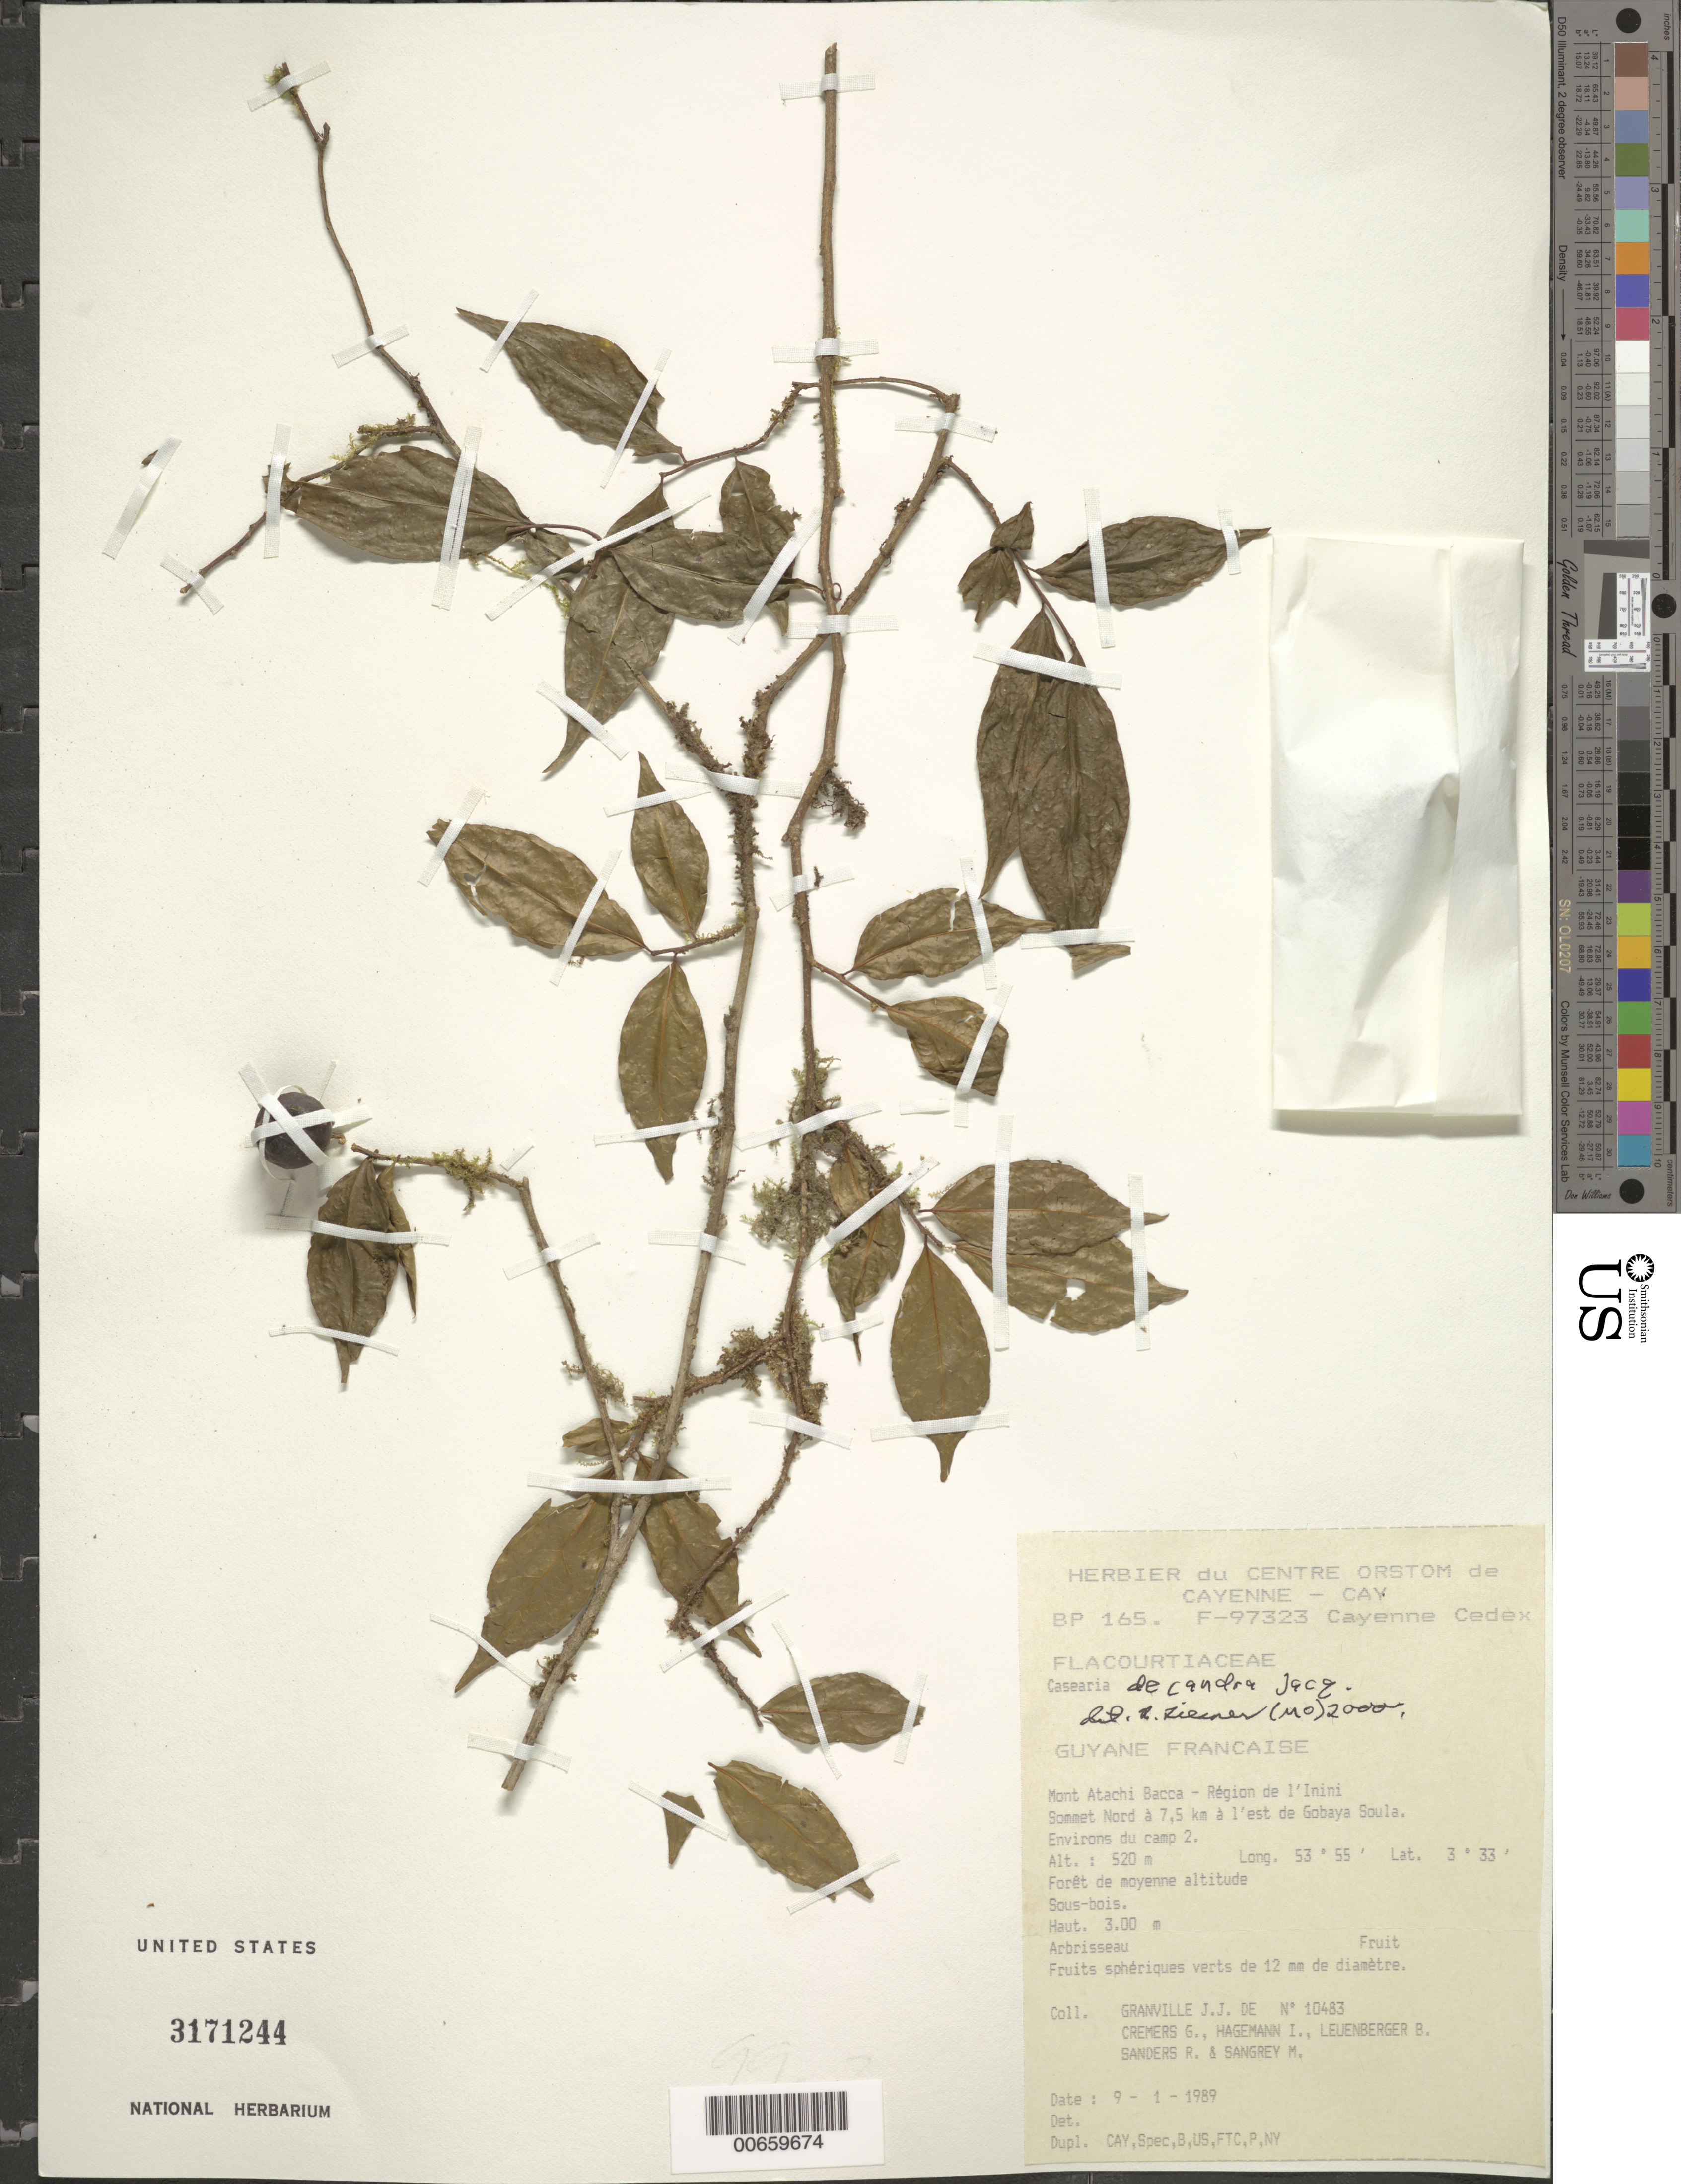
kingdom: Plantae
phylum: Tracheophyta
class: Magnoliopsida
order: Malpighiales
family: Salicaceae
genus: Casearia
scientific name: Casearia decandra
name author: Jacq.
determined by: Liesner, R. L.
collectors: J.-J. de Granville, G. Cremers, J. Hagemann, B. E. Leuenberger & M. S. Sangrey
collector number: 10483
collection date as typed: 9-Jan-89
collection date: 1989-01-09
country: French Guiana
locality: Mont Atachi Bacca, région de l'Inini. Sommet nord, a 7.5 km a l'est de Gobaya Soula. Env. du camp 2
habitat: Sous bois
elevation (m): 520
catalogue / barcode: US 3171244